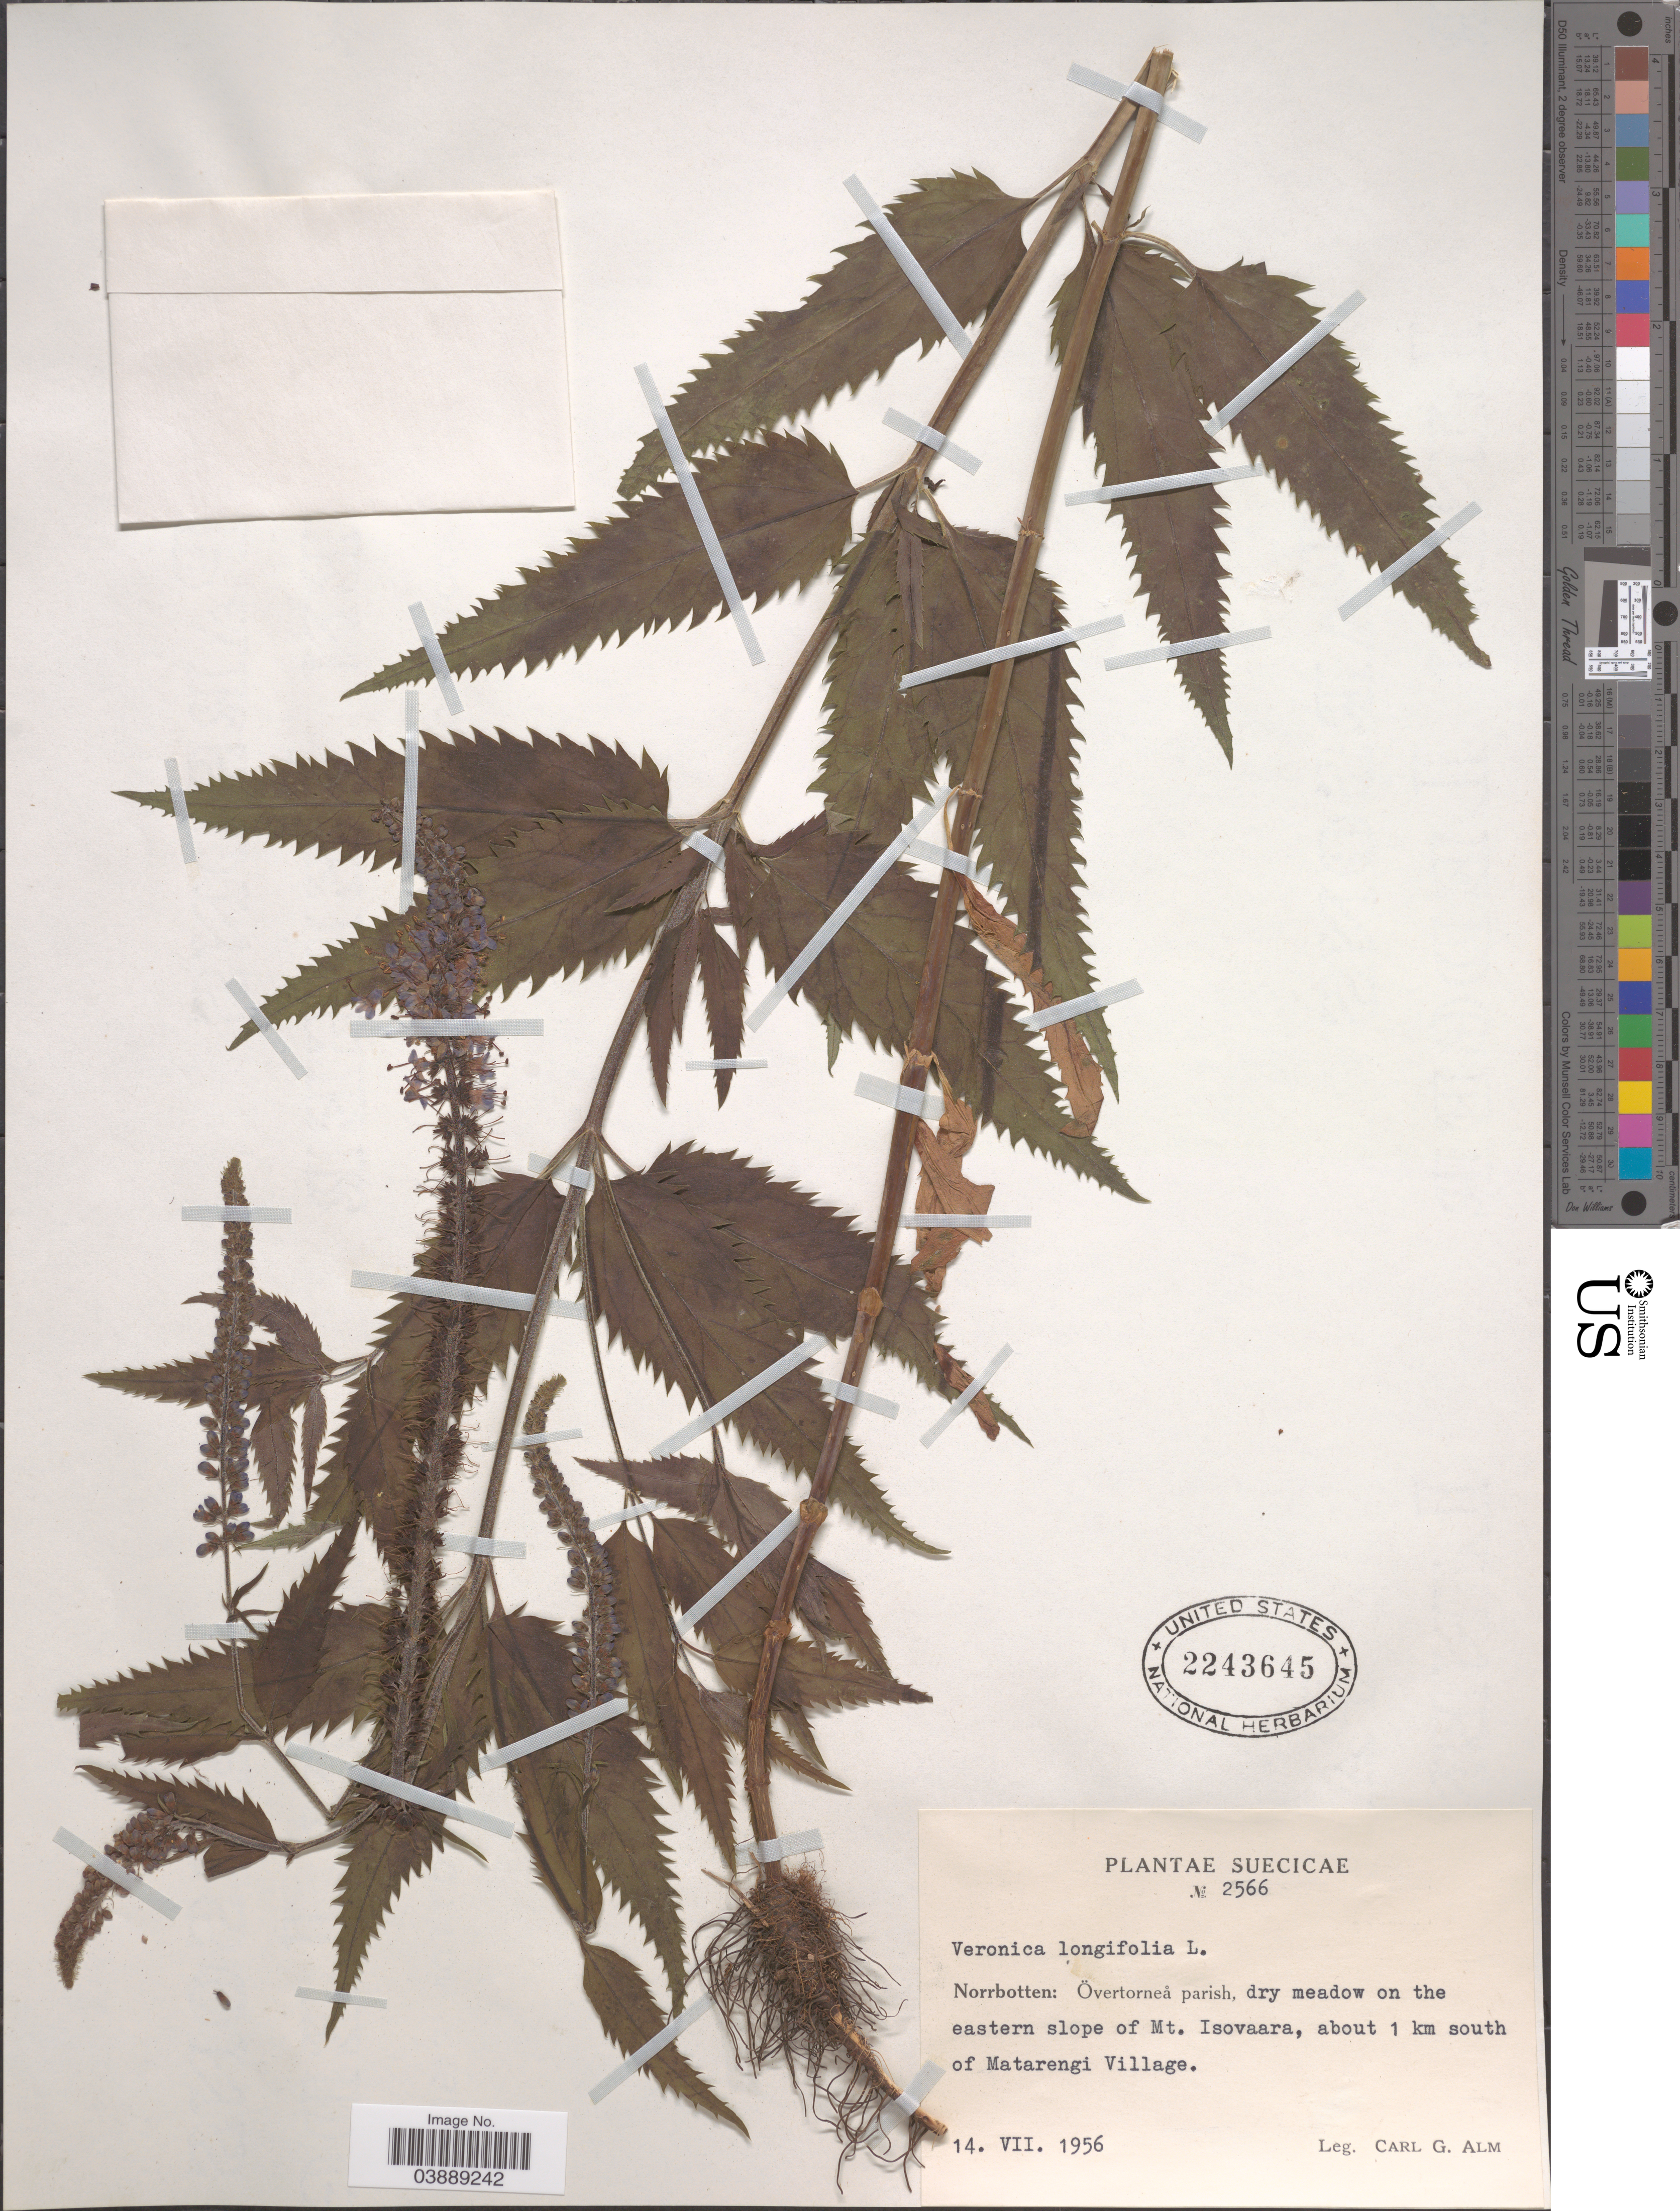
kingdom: Plantae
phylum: Tracheophyta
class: Magnoliopsida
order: Lamiales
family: Plantaginaceae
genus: Veronica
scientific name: Veronica longifolia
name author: L.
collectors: C. G. Alm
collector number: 2566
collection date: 1956-07-14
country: Sweden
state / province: Norrbotten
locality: Suecicae. Norrbotten: Övertorneå parish, dry meadow on the eastern slope of Mt. Isovaara, about 1 km south of Matarengi Village.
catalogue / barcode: US 2243645